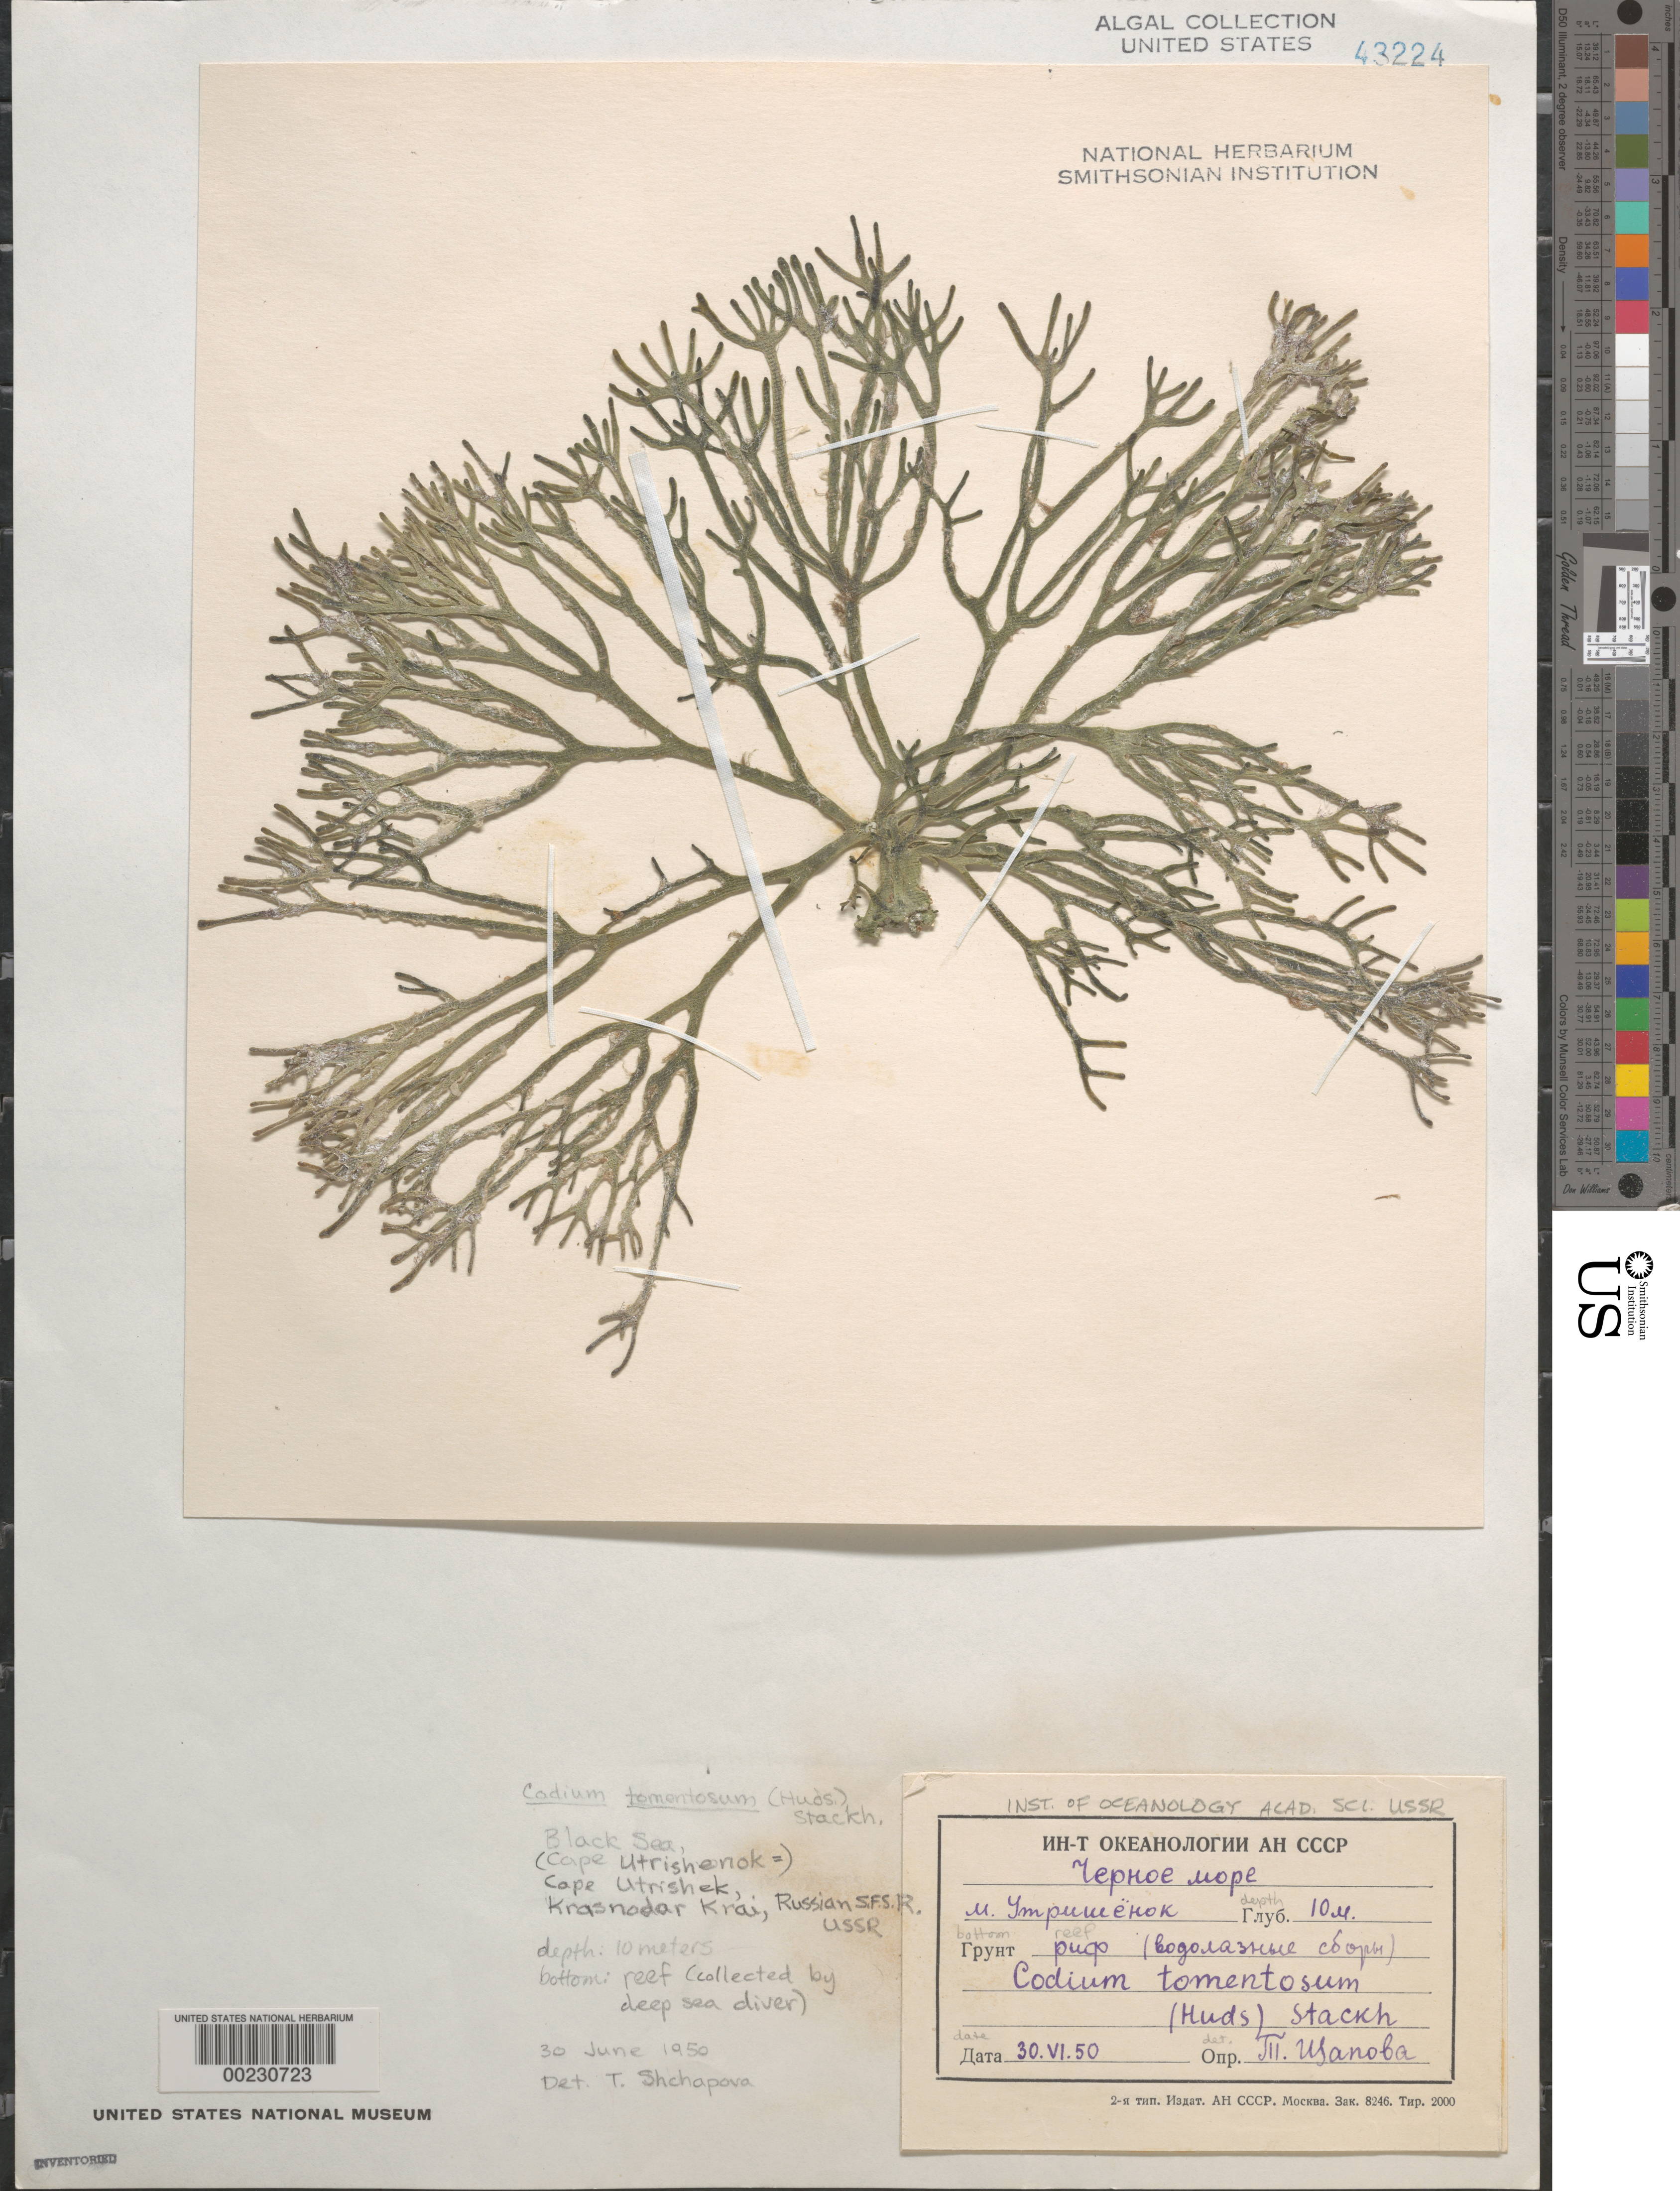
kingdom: Plantae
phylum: Chlorophyta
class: Ulvophyceae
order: Bryopsidales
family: Codiaceae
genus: Codium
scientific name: Codium tomentosum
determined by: Shchapova, T.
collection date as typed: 30 Jun 1950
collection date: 1950-06-30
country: Russian Federation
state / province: Krasnodar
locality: Black sea, cape utrishek (utrishenok), krasnodar krai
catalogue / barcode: US 43224